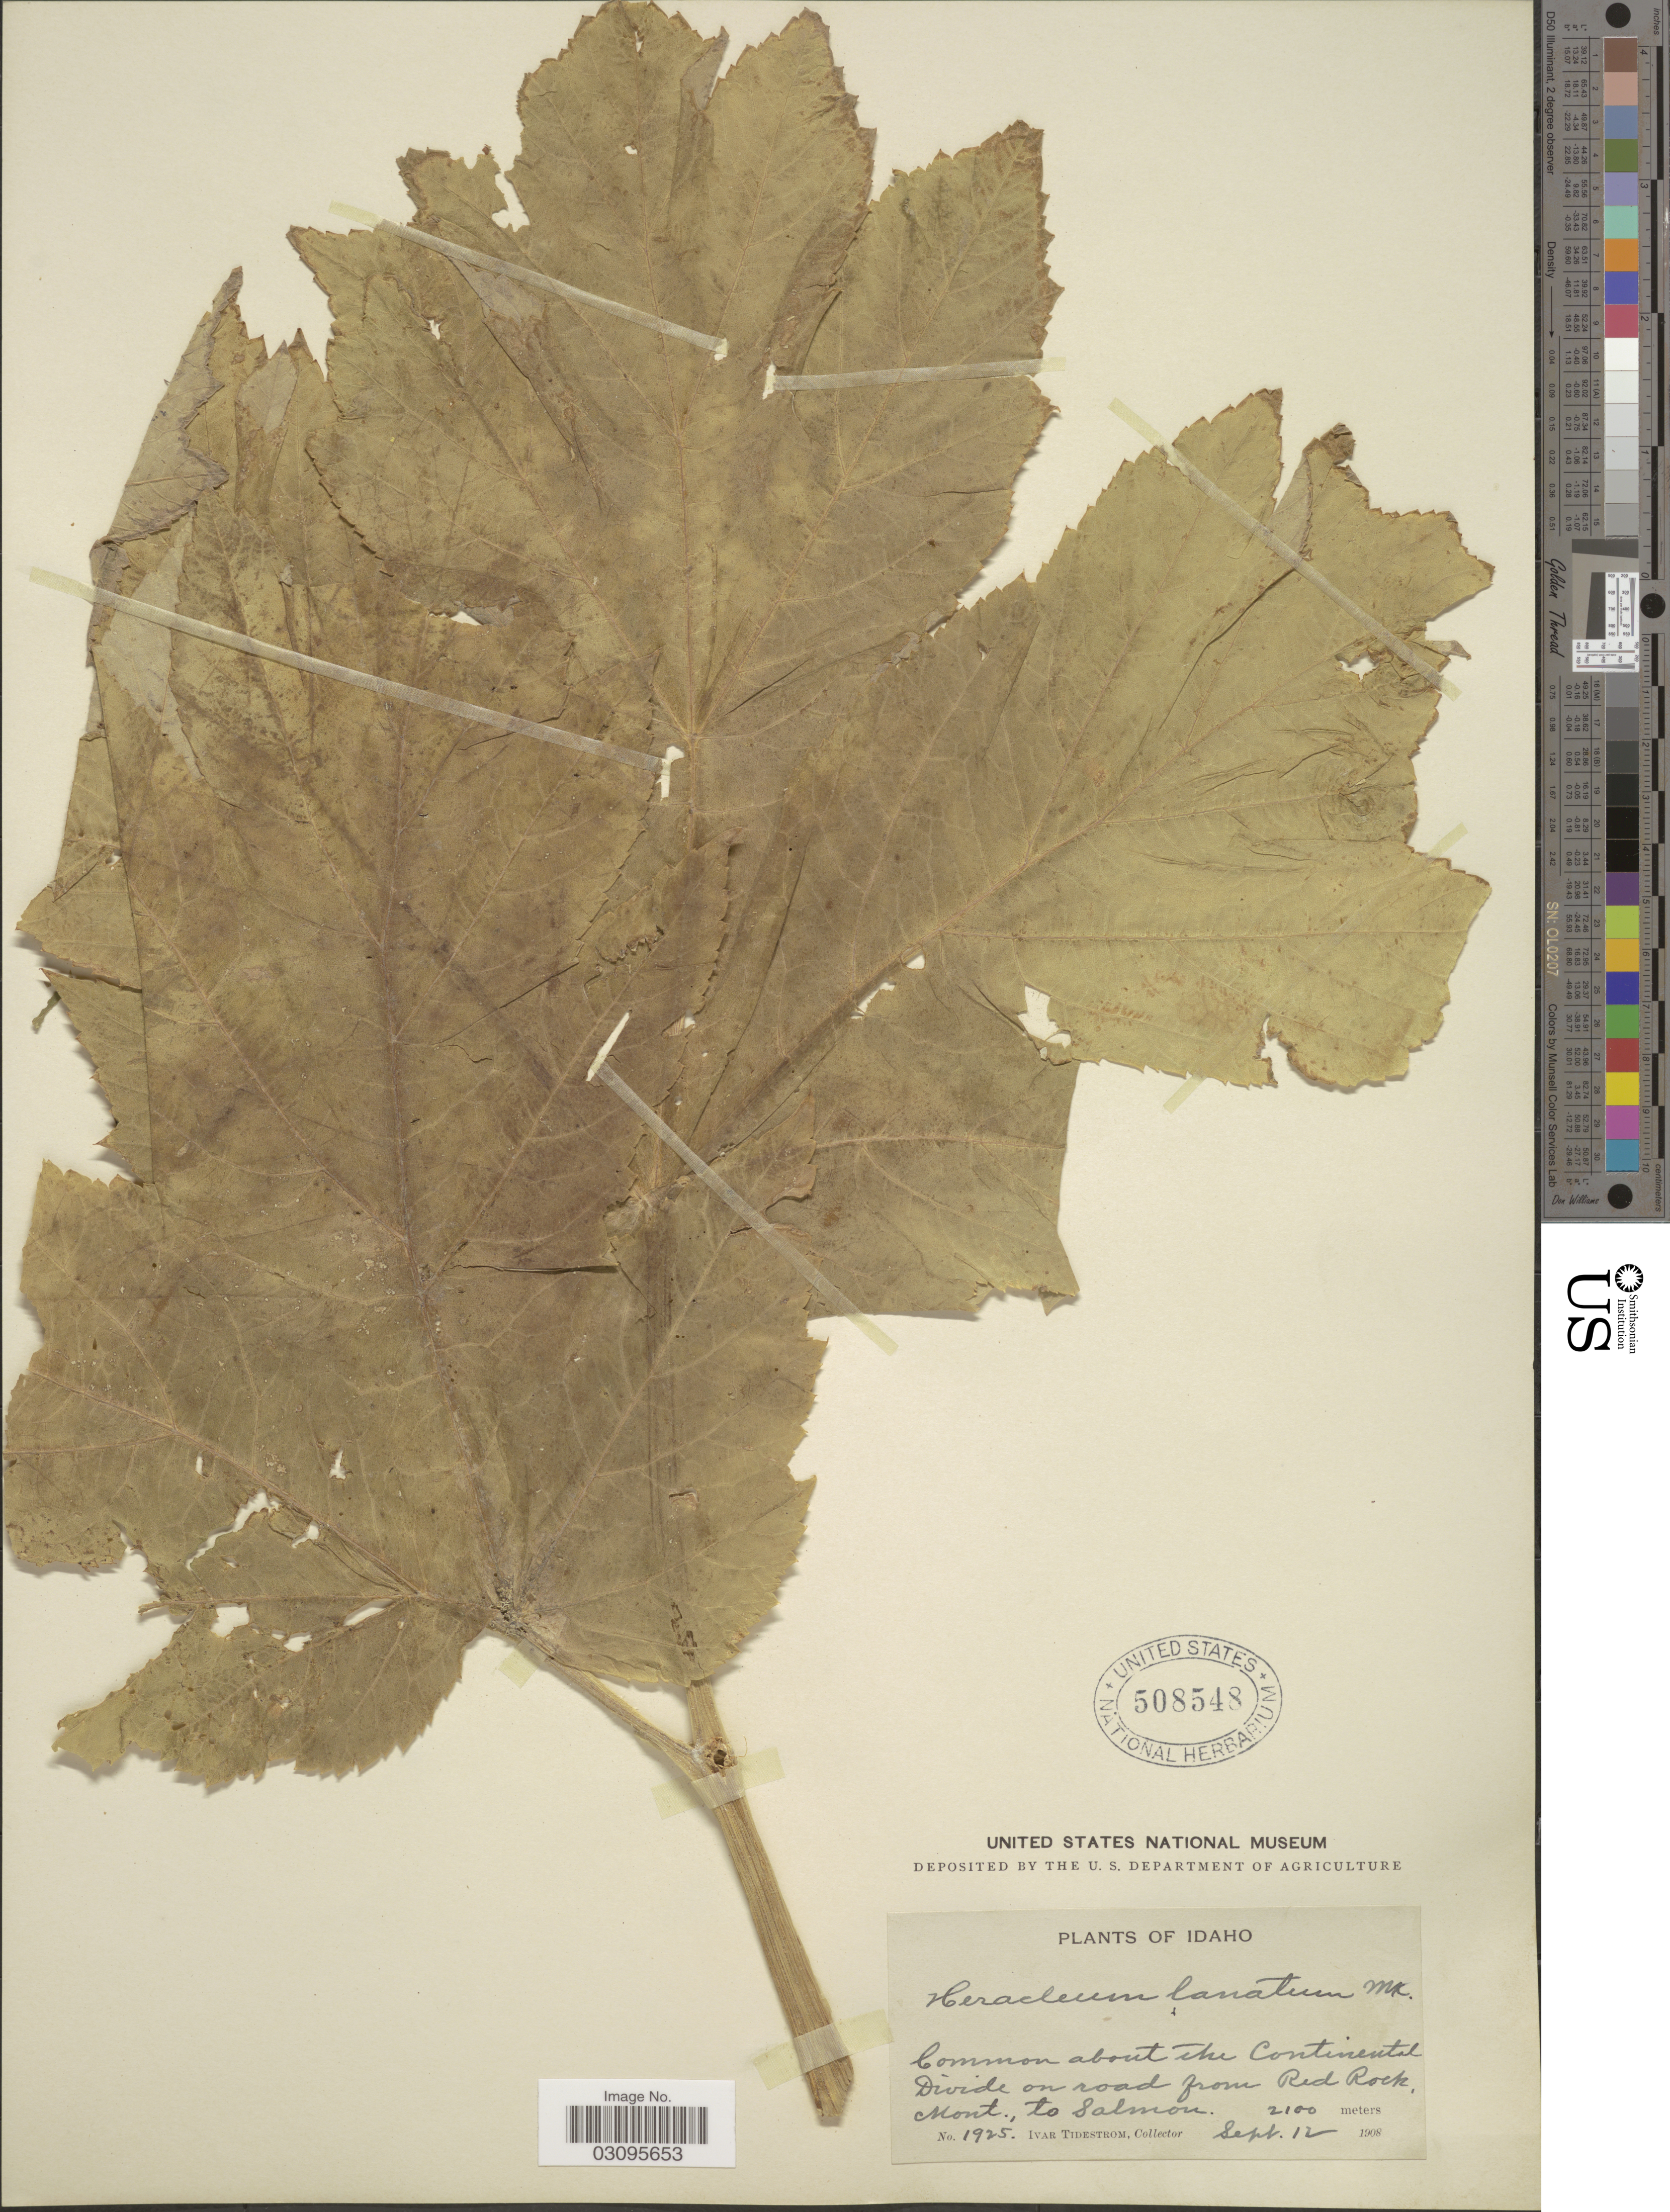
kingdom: Plantae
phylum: Tracheophyta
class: Magnoliopsida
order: Apiales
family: Apiaceae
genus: Heracleum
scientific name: Heracleum lanatum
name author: Michx.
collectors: I. F. Tidestrom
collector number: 1925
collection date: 1908-09-12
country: United States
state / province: Idaho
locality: Common about the Continental Divide on road from Red Rock Mont., to Salmon.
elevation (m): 2100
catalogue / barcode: US 508548